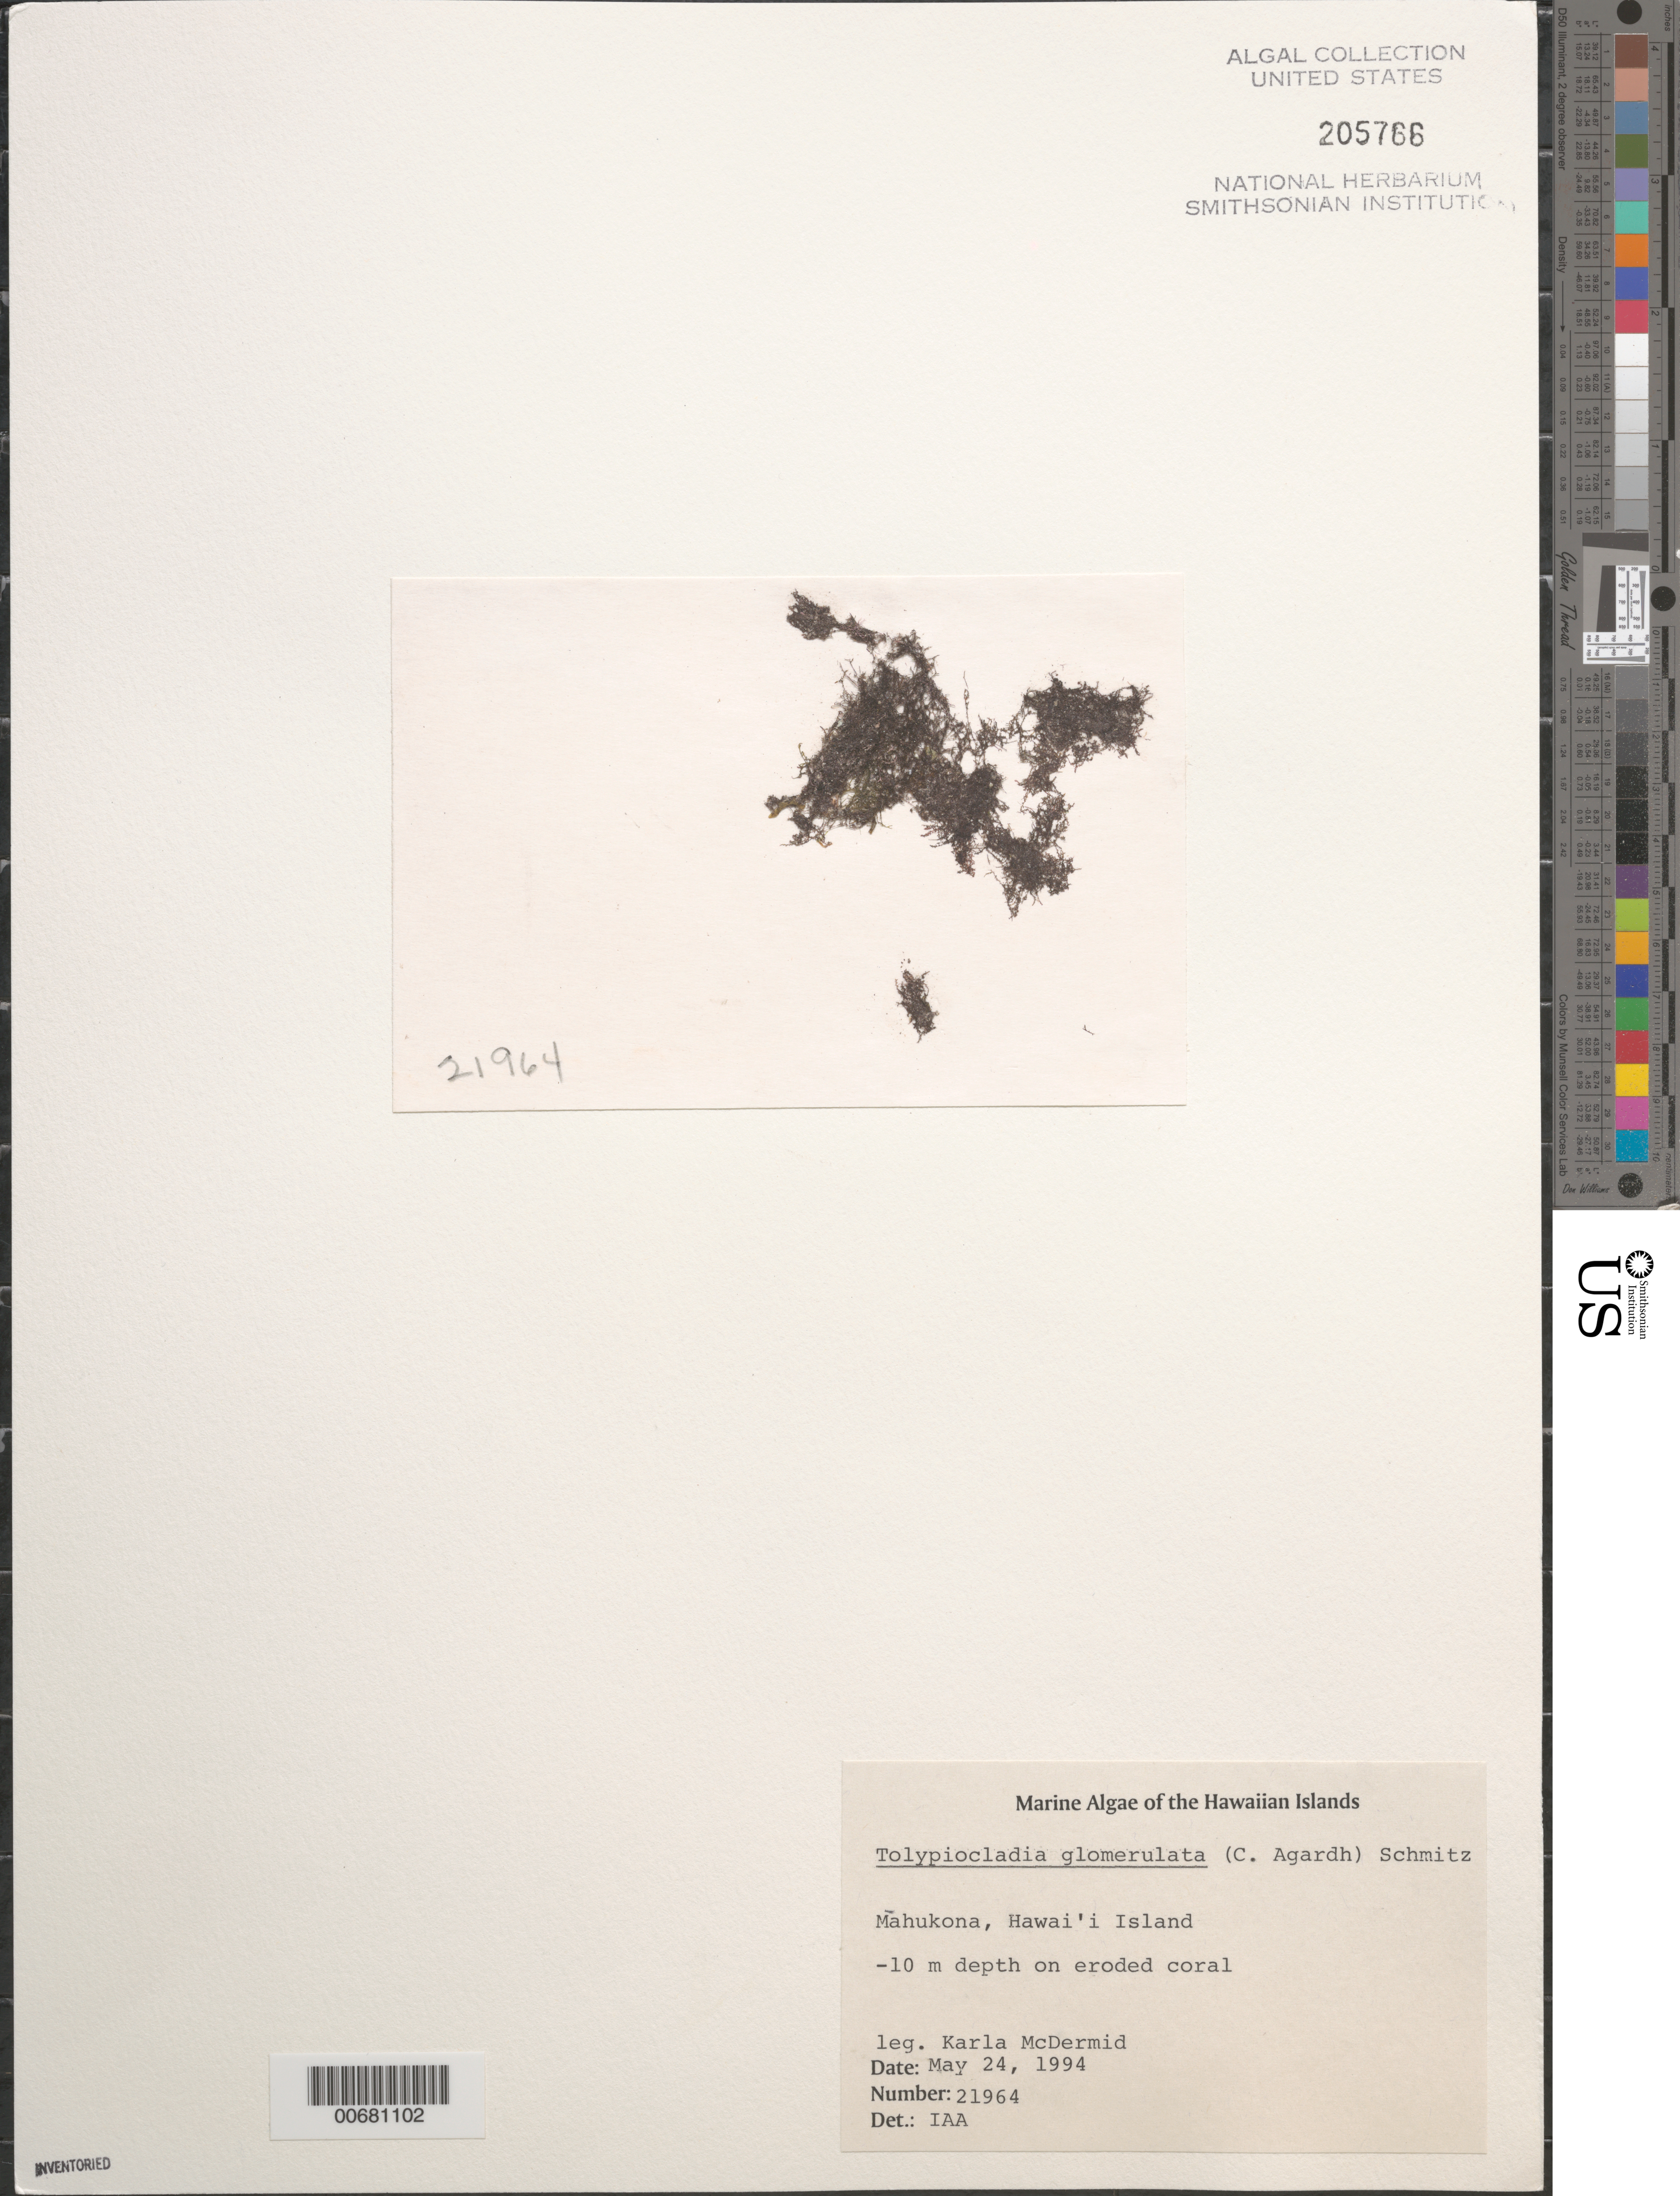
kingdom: Plantae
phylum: Rhodophyta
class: Florideophyceae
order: Ceramiales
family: Rhodomelaceae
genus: Tolypiocladia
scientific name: Tolypiocladia glomerulata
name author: (C. Agardh) F. Schmitz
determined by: Abbott, Isabella A.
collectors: K. McDermid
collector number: IAA 21964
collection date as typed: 24 May 1994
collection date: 1994-05-24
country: United States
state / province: Hawaii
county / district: Hawaii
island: Hawaii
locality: Mahukona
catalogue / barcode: US 205766